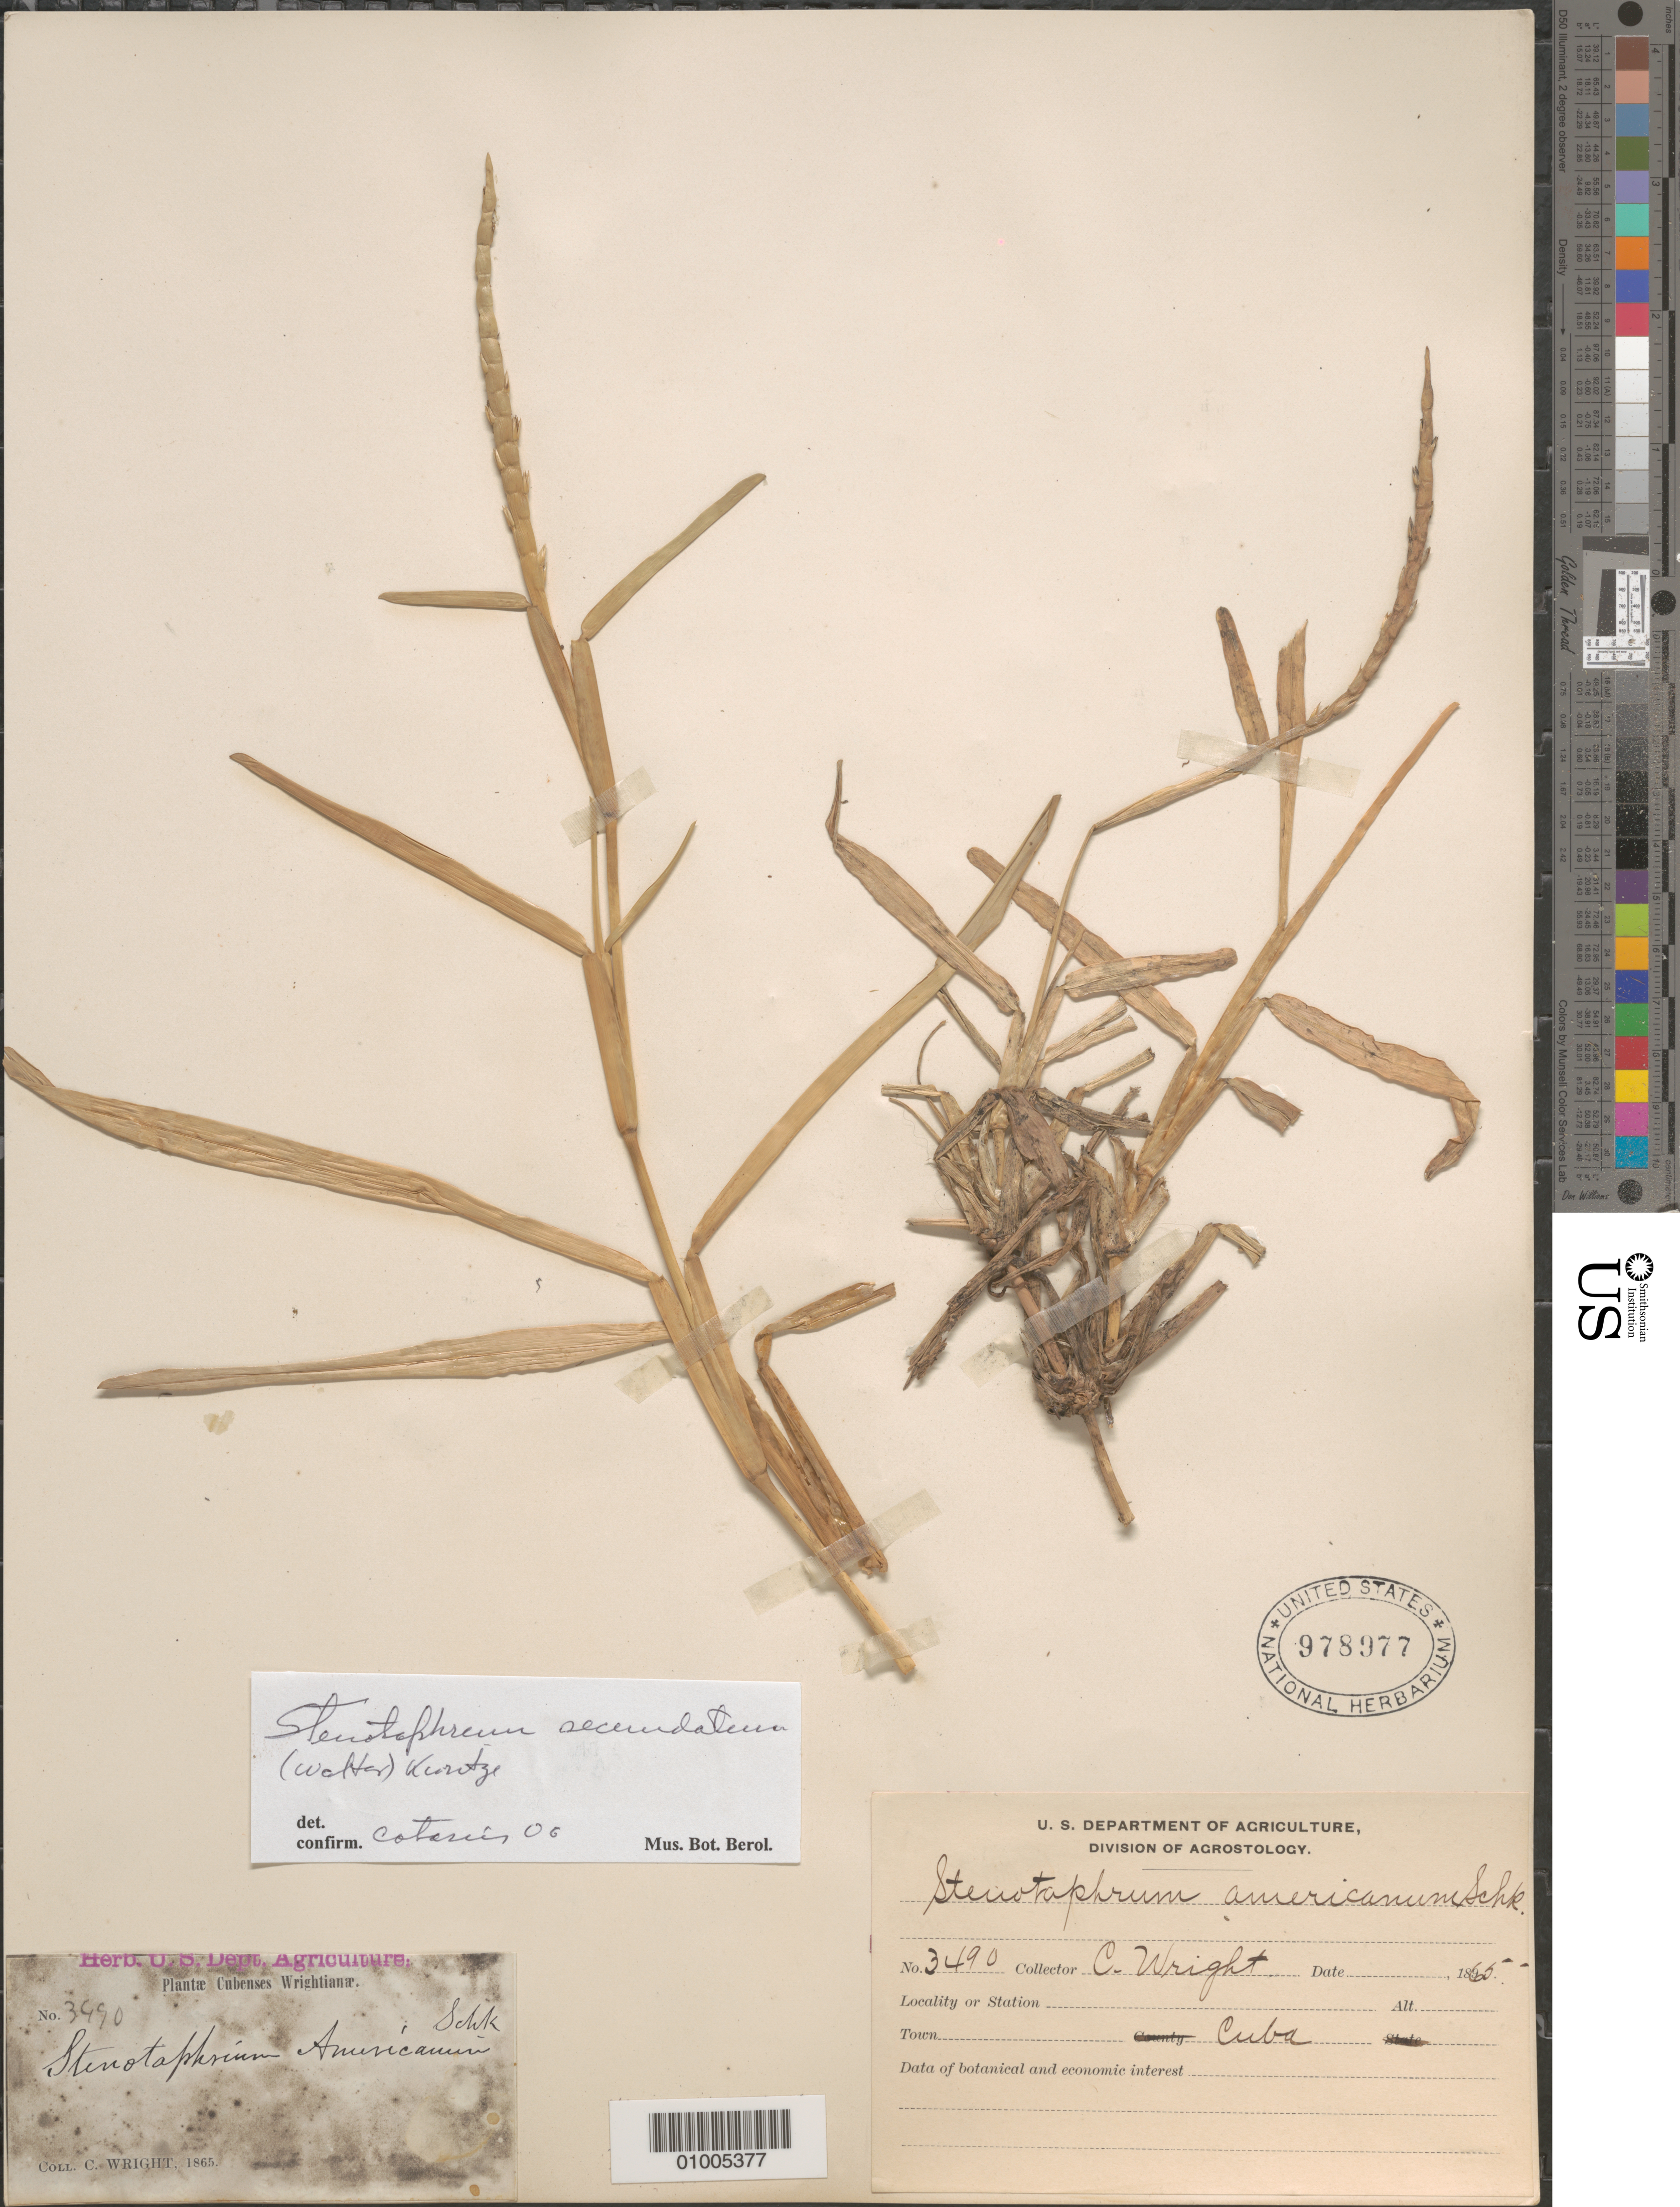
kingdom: Plantae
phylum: Tracheophyta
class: Liliopsida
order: Poales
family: Poaceae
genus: Stenotaphrum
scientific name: Stenotaphrum secundatum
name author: (Walter) Kuntze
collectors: C. Wright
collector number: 3490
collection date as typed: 1865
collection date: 1865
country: Cuba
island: Cuba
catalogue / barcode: US 978977